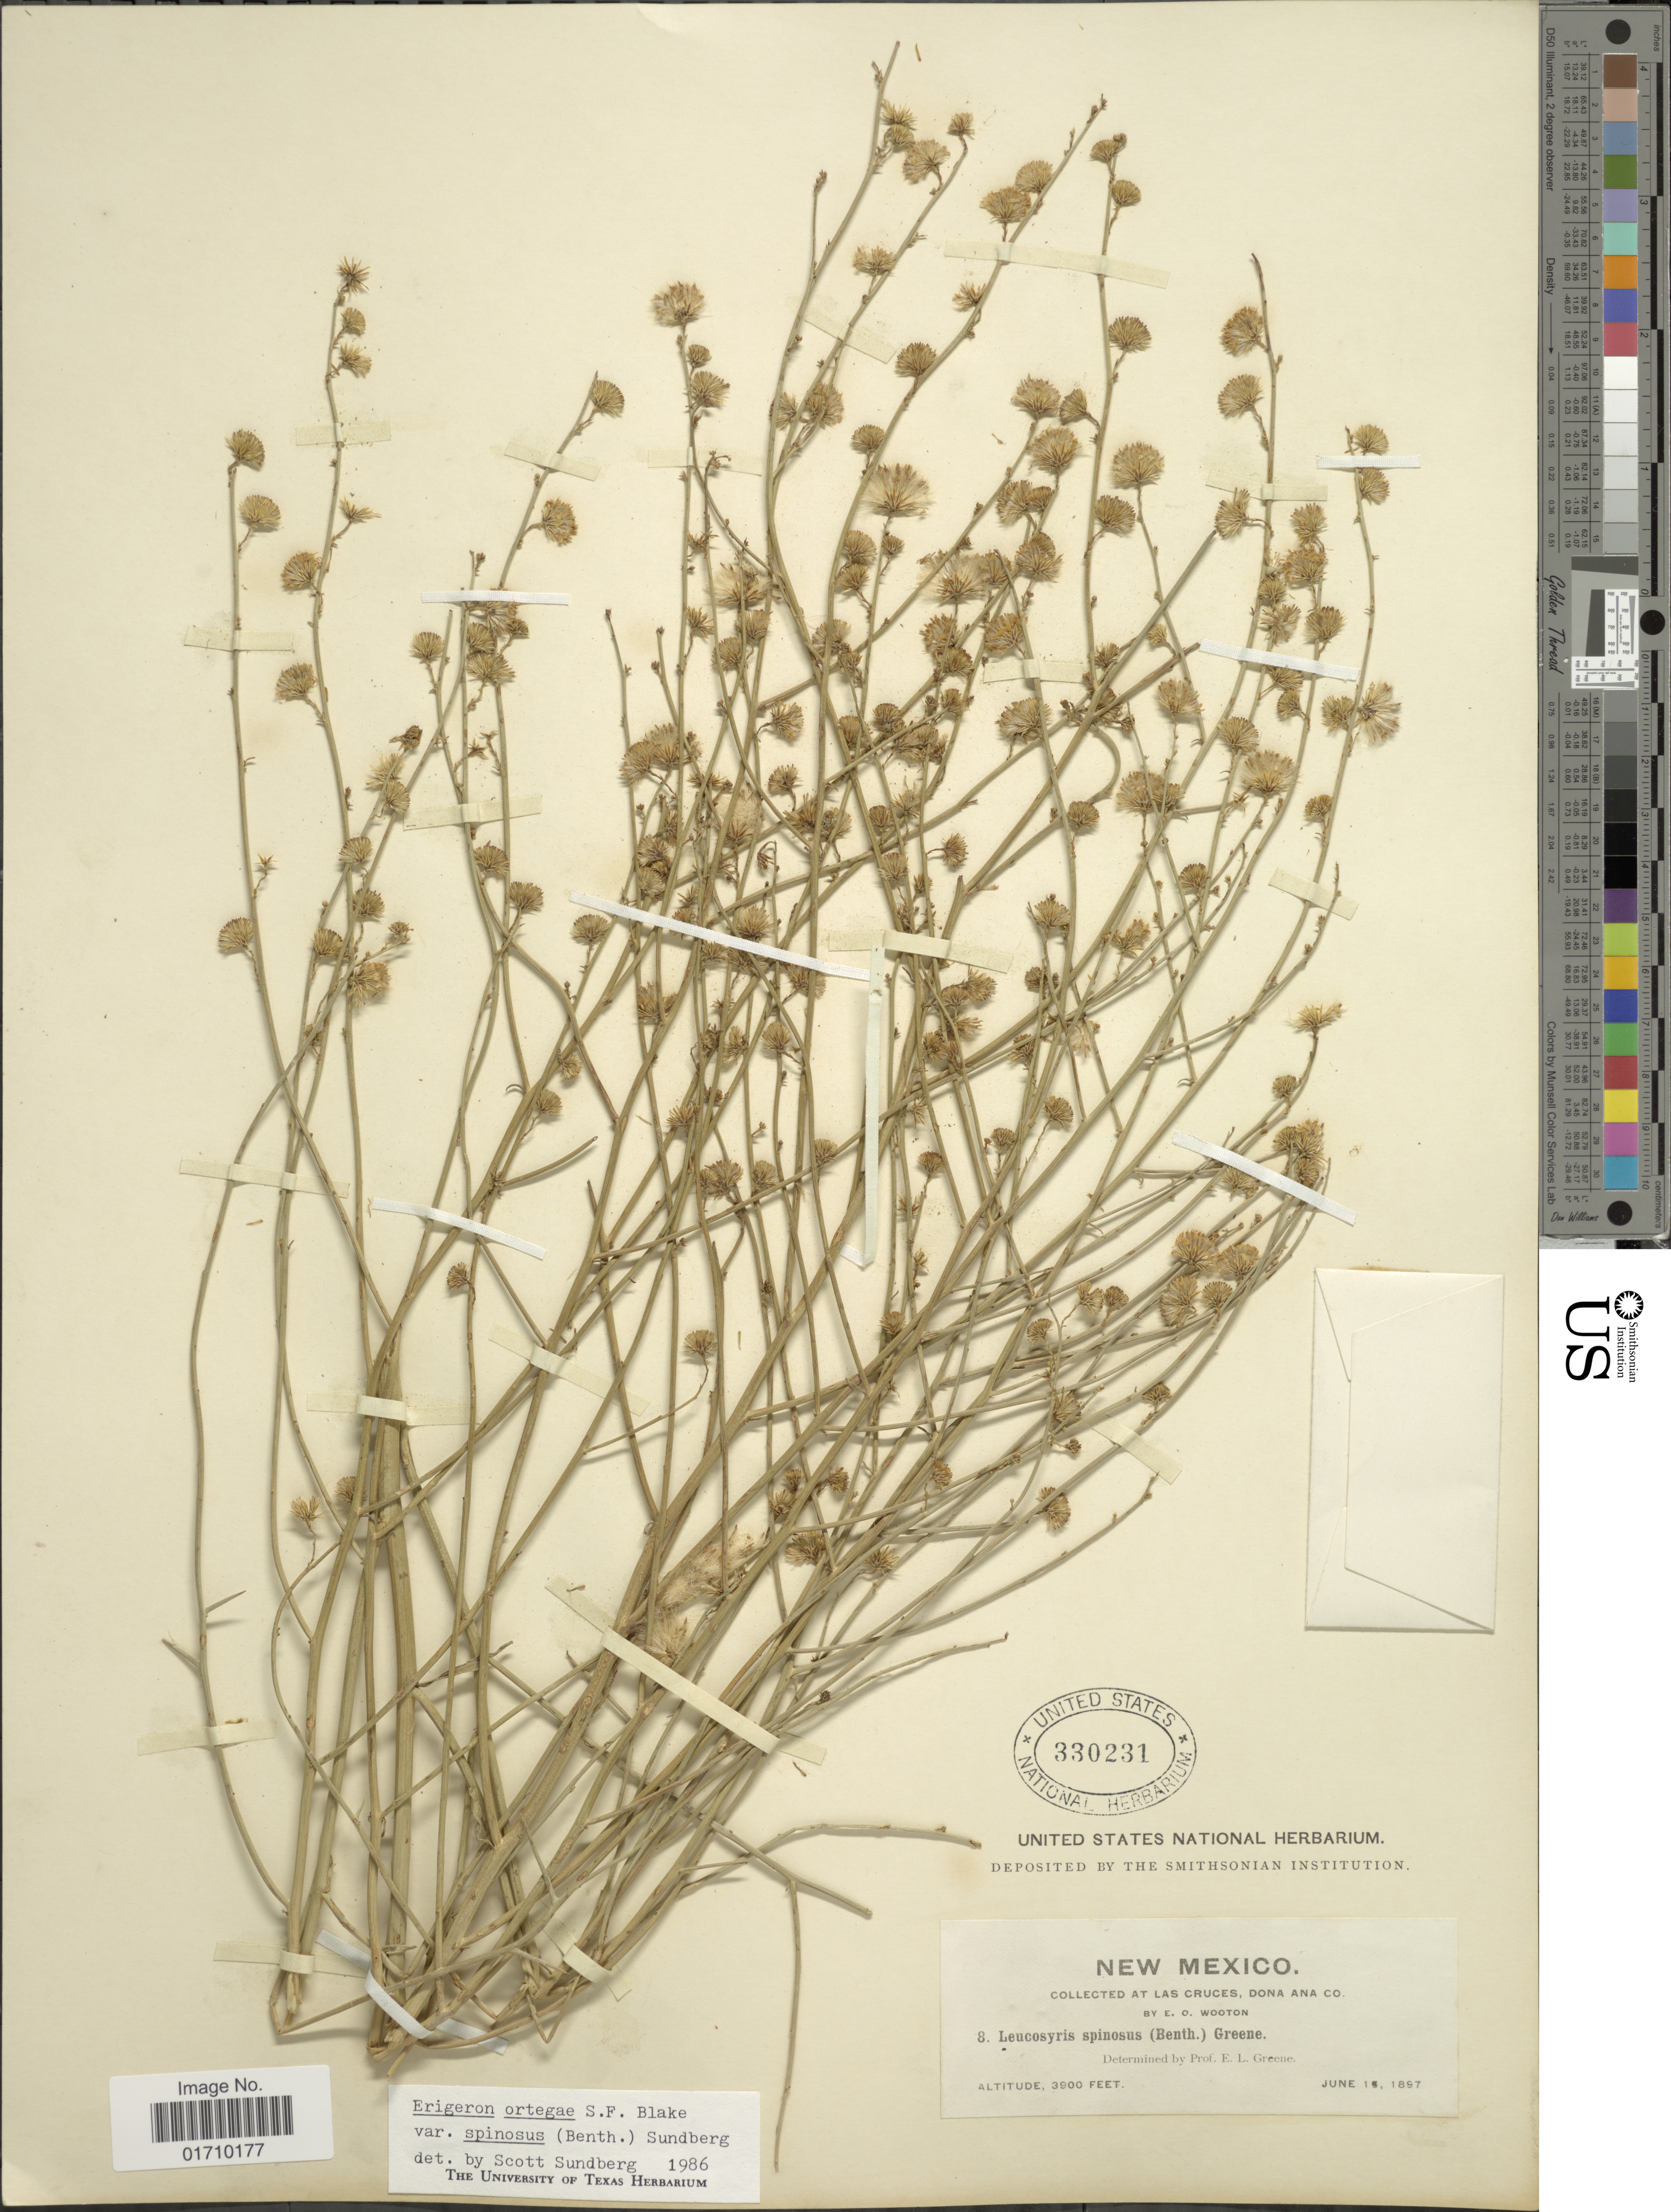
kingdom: Plantae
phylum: Tracheophyta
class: Magnoliopsida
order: Asterales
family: Asteraceae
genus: Chloracantha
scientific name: Chloracantha spinosa var. spinosa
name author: (Benth.) G.L. Nesom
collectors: E. O. Wooton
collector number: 8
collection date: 1897-06-15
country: United States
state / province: New Mexico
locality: At Las Cruces, Dona Ana Co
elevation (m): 1189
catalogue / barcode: US 330231